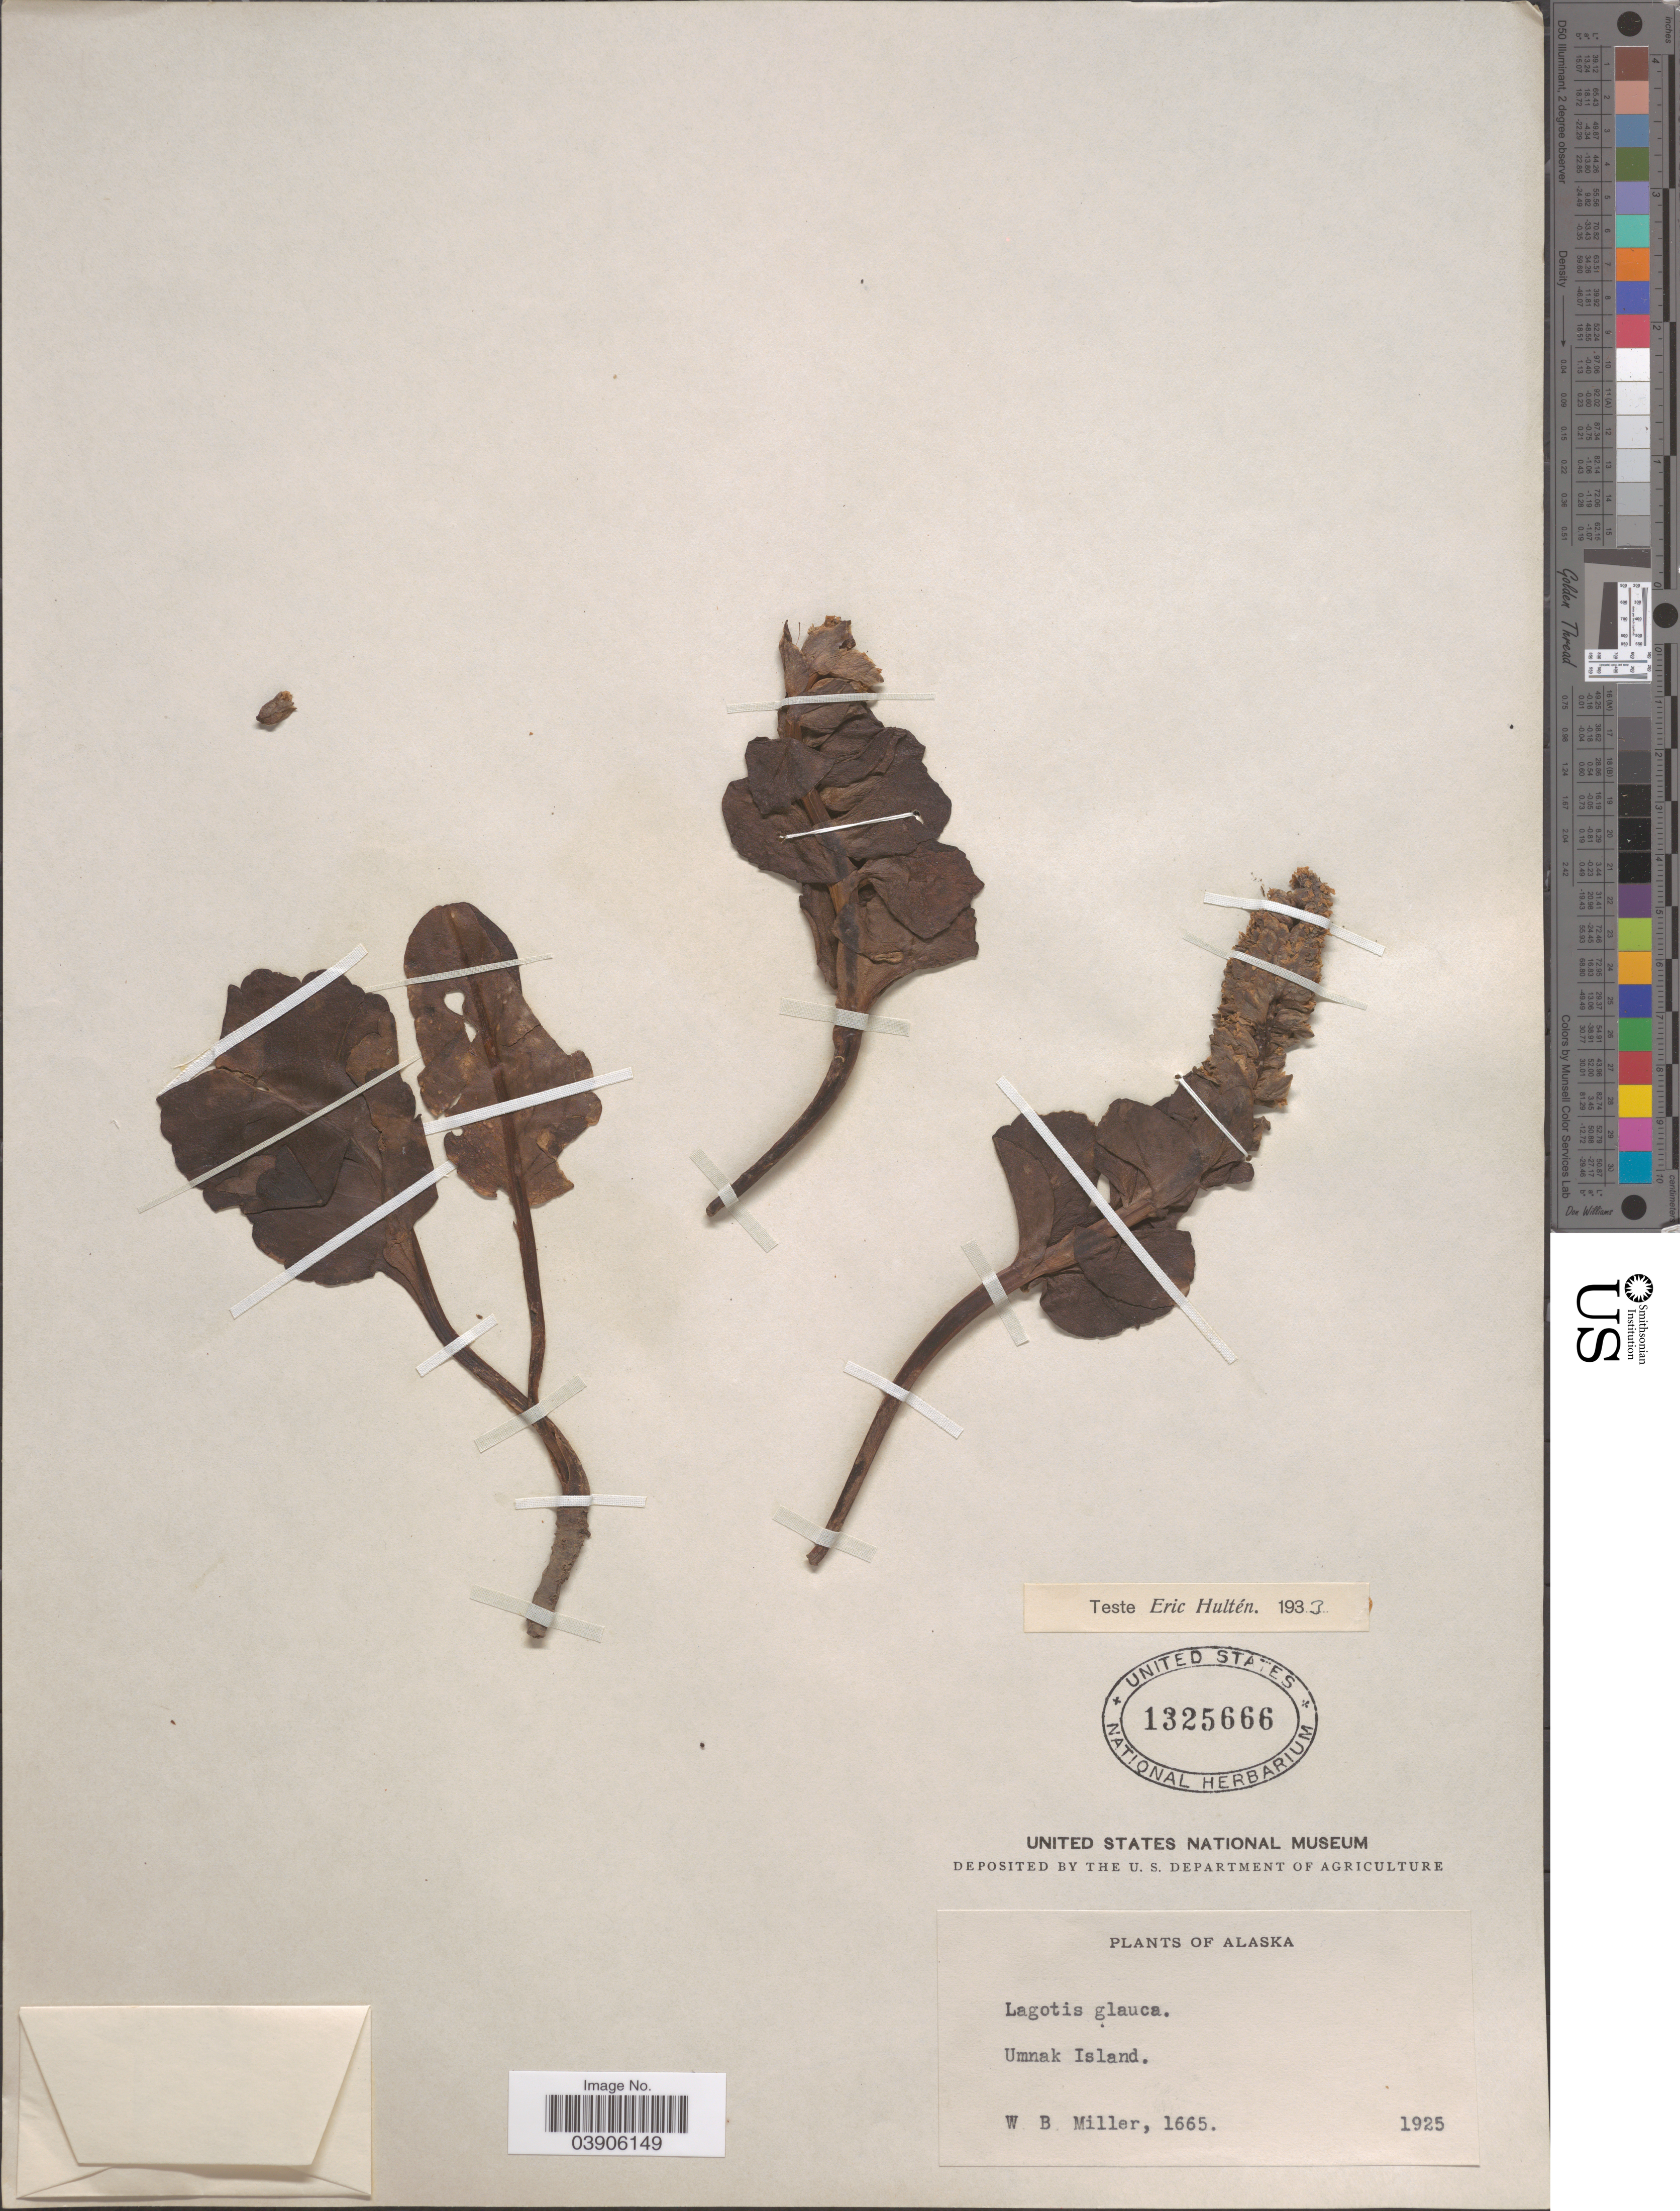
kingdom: Plantae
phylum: Tracheophyta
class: Magnoliopsida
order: Lamiales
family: Plantaginaceae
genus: Lagotis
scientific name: Lagotis glauca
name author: Gaertn.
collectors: W. Miller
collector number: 1665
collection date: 1925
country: United States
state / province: Alaska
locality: Umnak Island.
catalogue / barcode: US 1325666